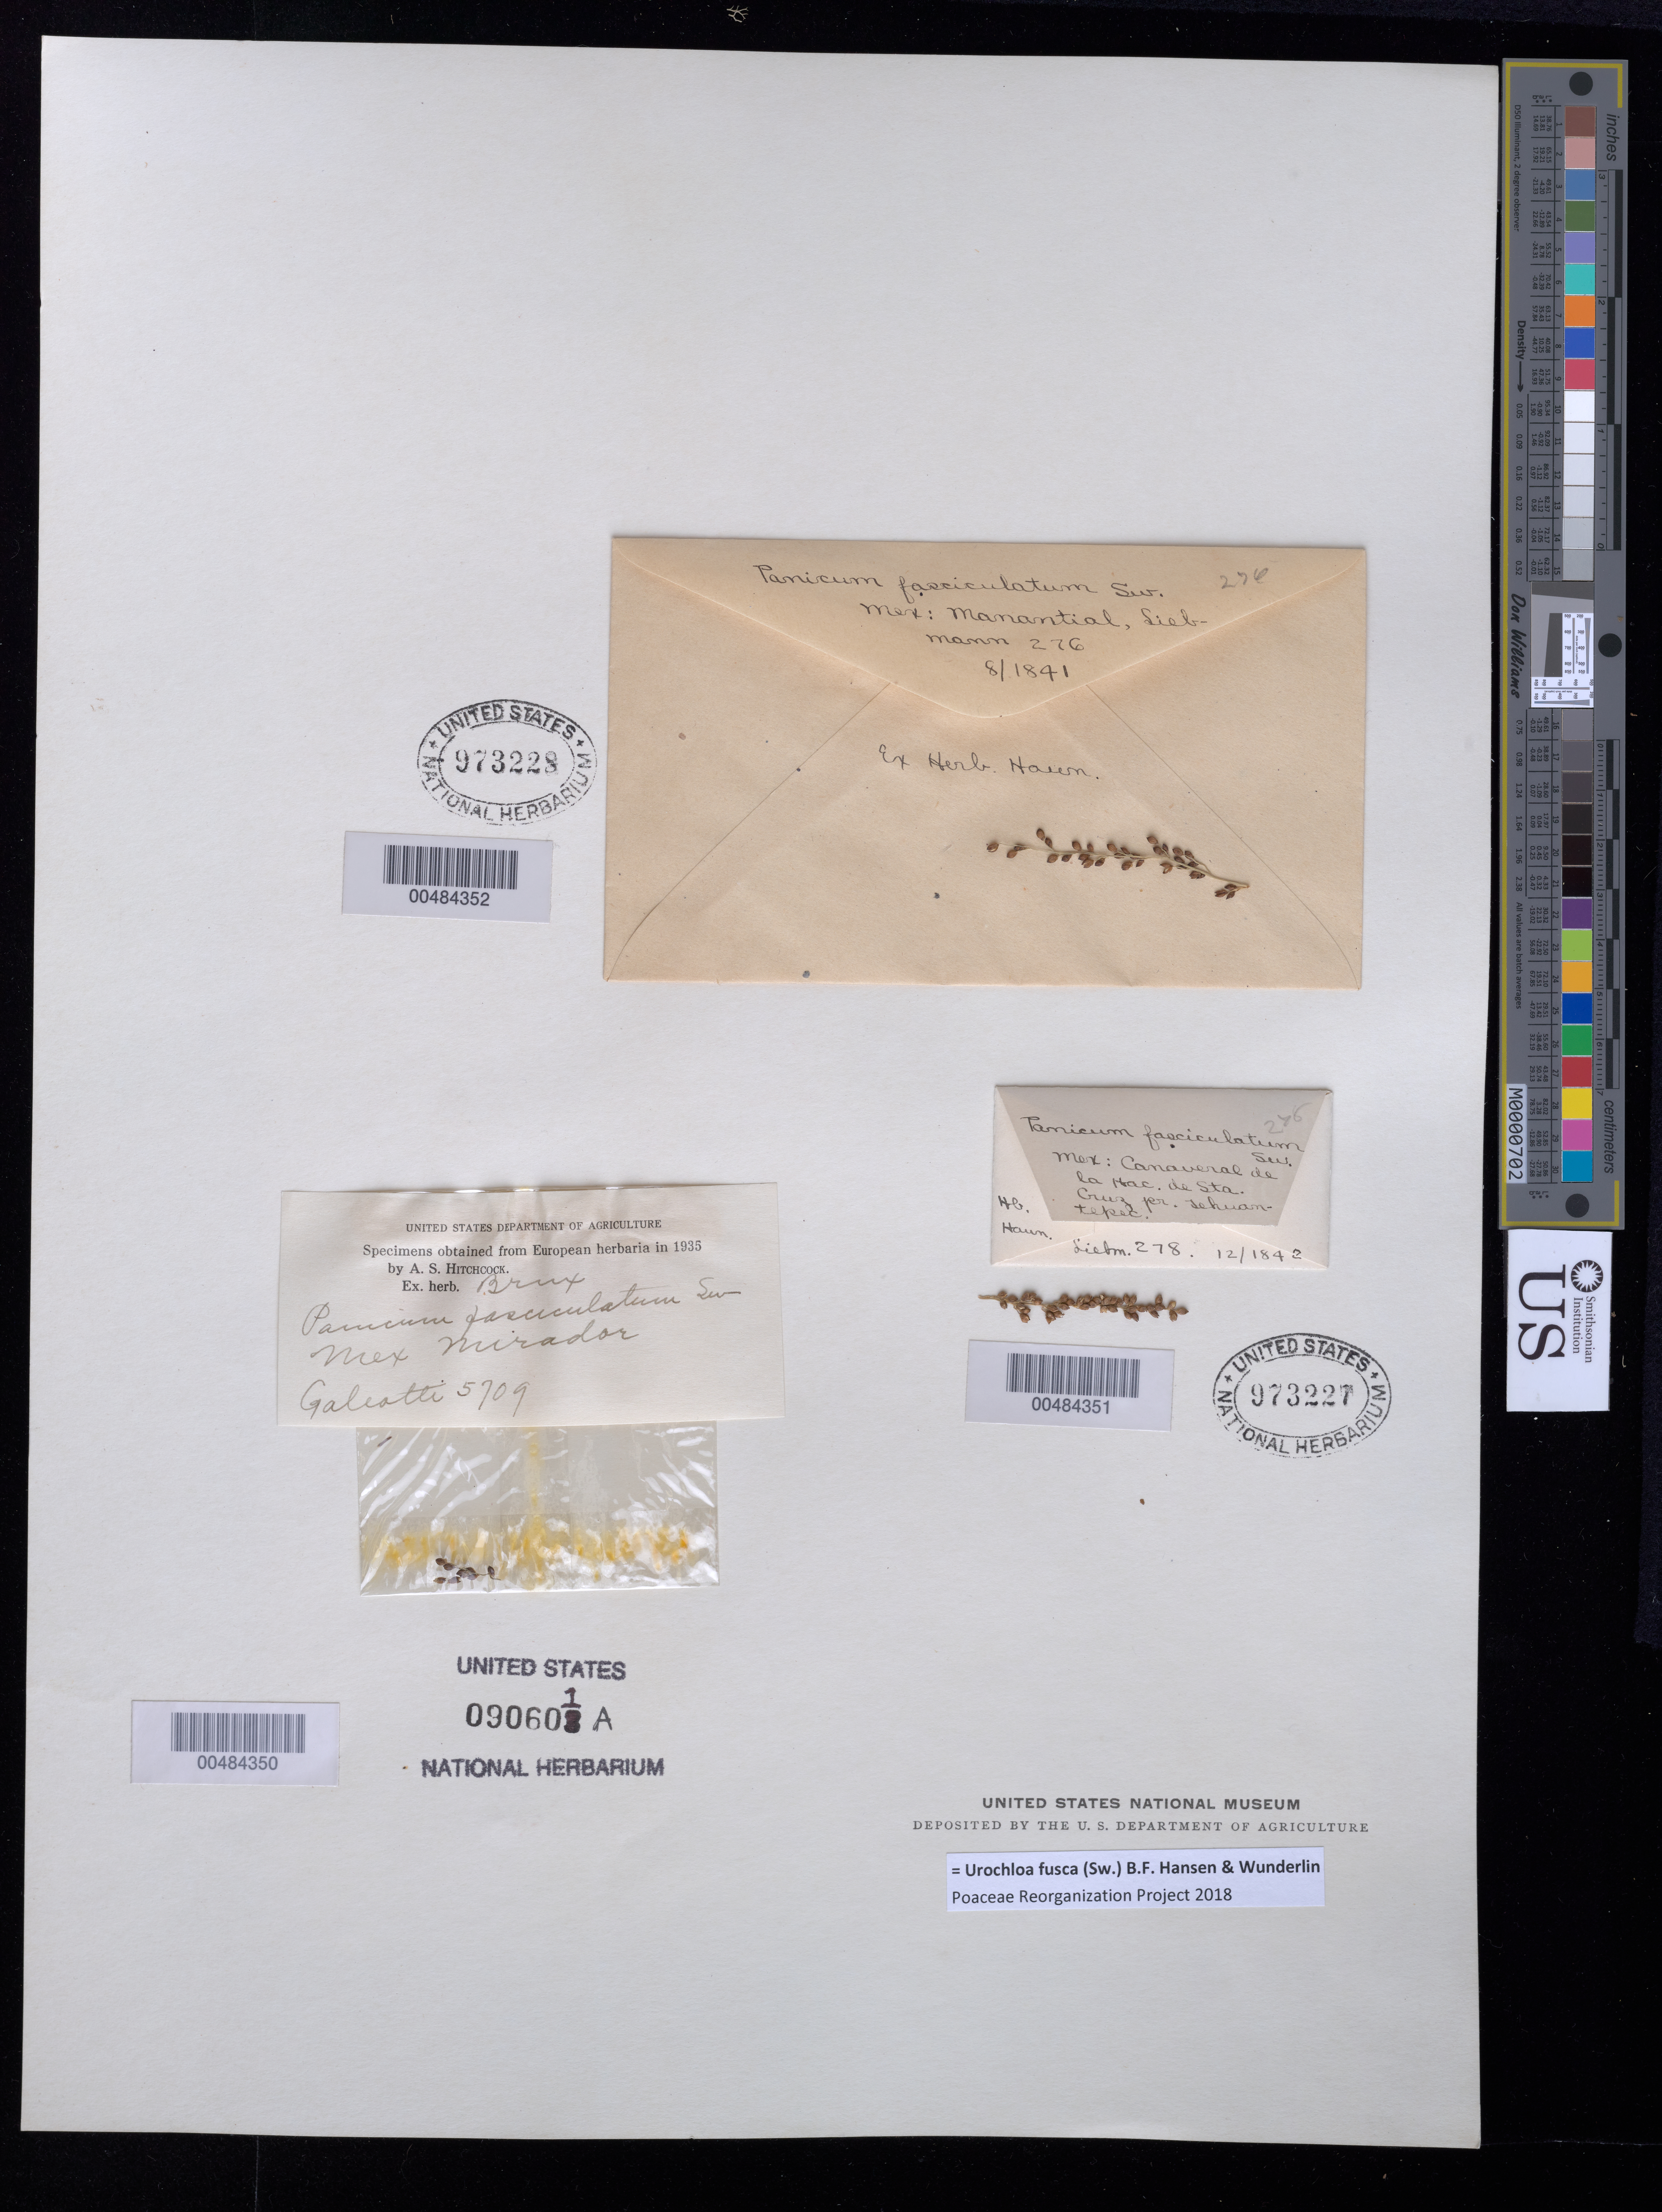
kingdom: Plantae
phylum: Tracheophyta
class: Liliopsida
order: Poales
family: Poaceae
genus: Brachiaria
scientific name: Brachiaria fasciculata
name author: (Sw.) Parodi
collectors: F. M. Liebmann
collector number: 276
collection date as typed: Aug 1841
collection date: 1841-08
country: Mexico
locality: Manantial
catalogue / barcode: US 973228